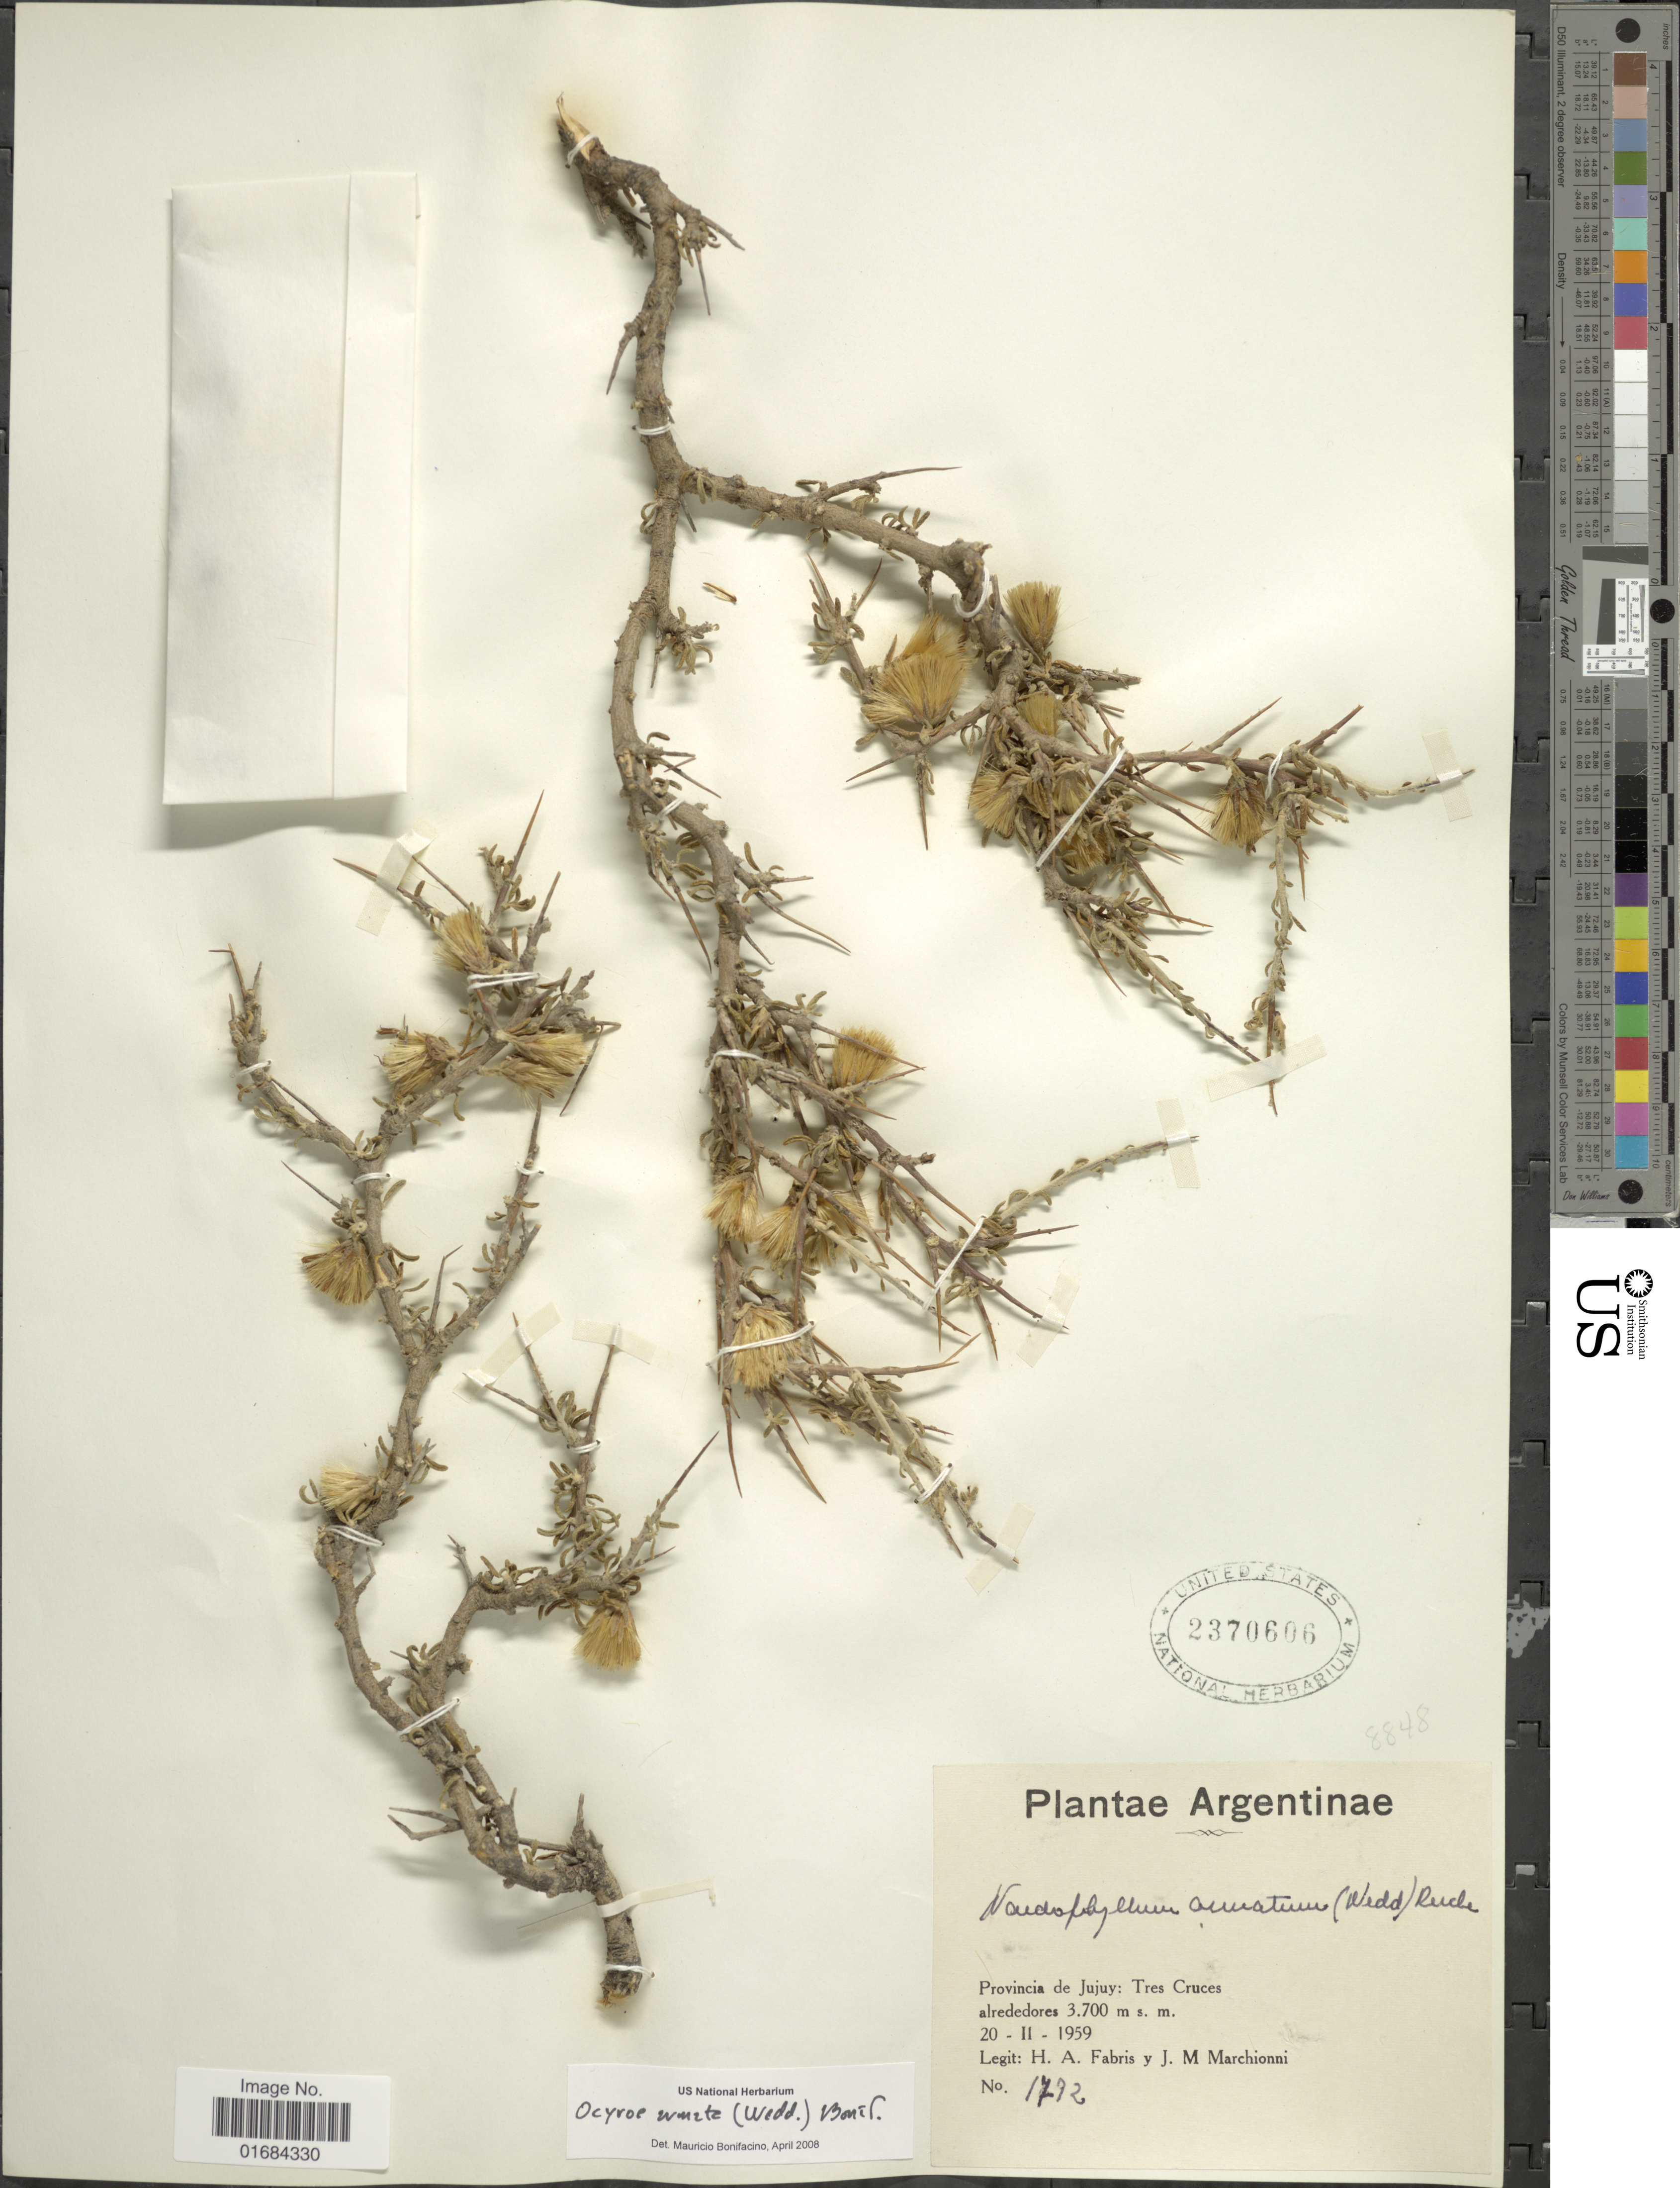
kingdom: Plantae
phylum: Tracheophyta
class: Magnoliopsida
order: Asterales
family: Asteraceae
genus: Ocyroe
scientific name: Ocyroe armata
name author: (Wedd.) Bonif.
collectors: H. A. Fabris & J. Marchionni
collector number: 1772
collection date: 1959-02-20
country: Argentina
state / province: Jujuy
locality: Provincia de Jujuy: Tres Cruces alrededores.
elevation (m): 3700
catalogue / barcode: US 2370606